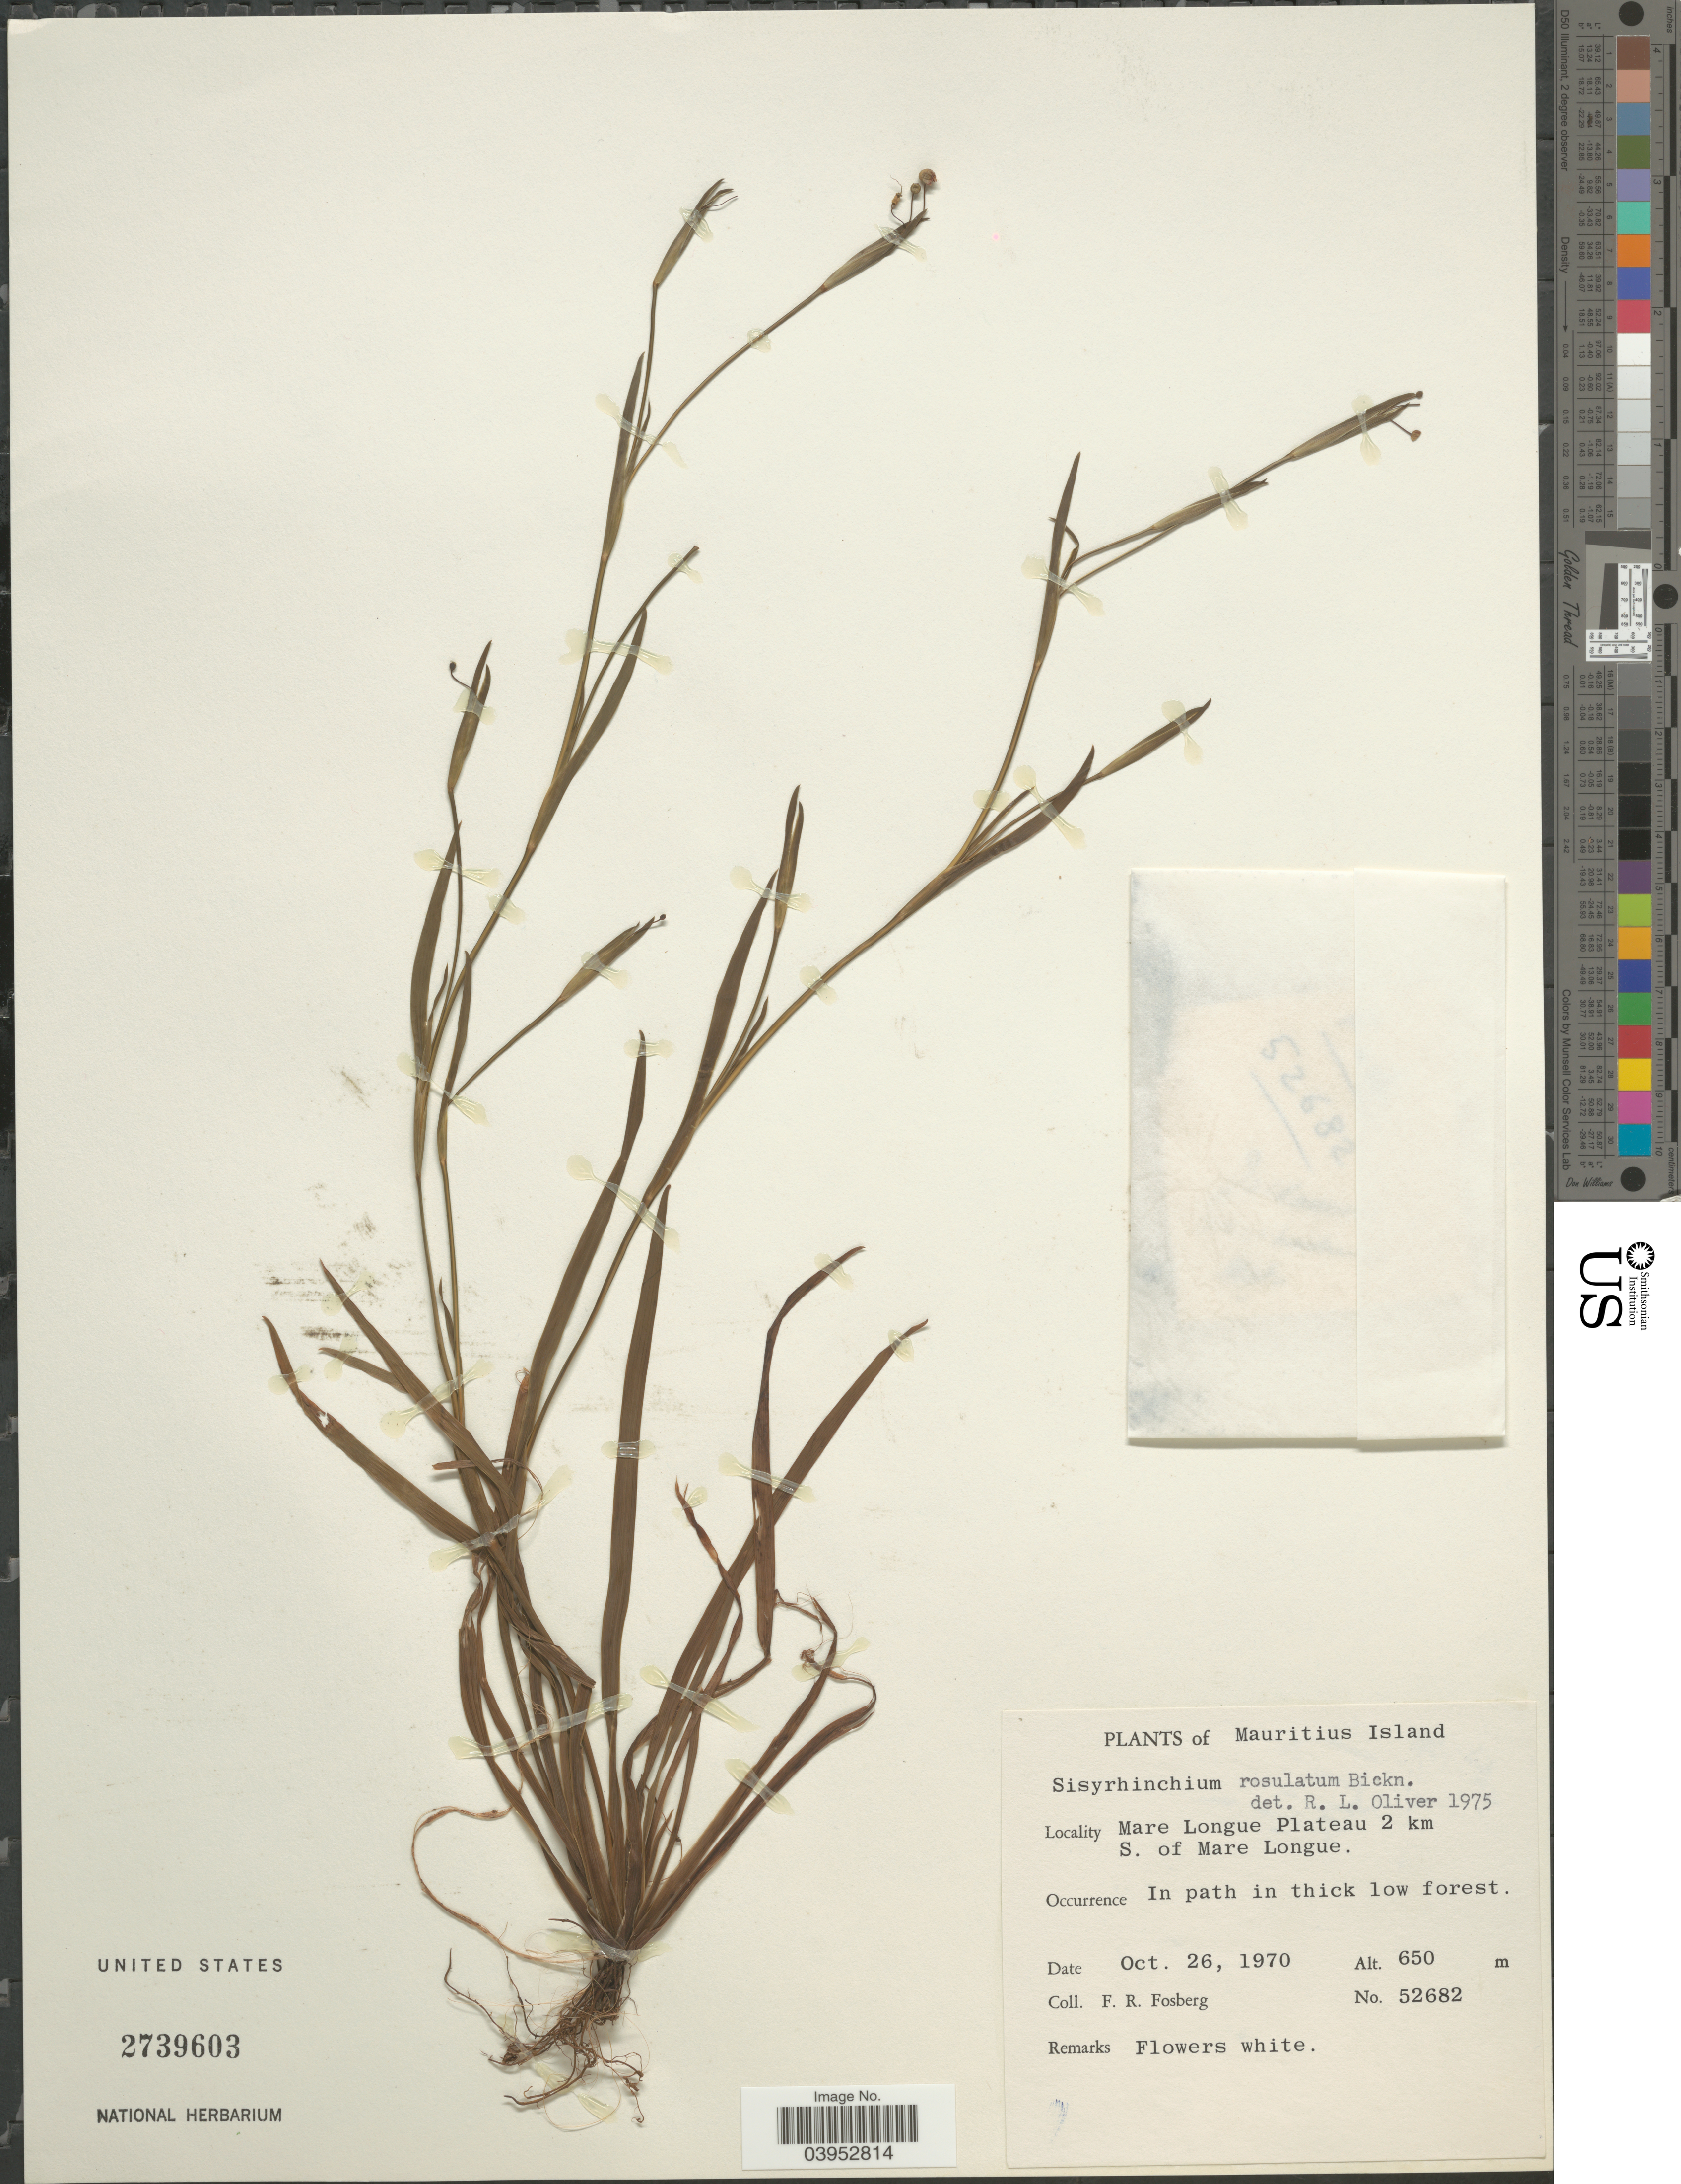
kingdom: Plantae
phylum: Tracheophyta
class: Liliopsida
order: Asparagales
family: Iridaceae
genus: Sisyrinchium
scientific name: Sisyrinchium rosulatum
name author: E.P. Bicknell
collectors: F. R. Fosberg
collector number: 52682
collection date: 1970-10-26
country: Mauritius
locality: Mauritius Island. Mare Longue Plateau 2 km S. of Mare Longue.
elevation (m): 650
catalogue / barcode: US 2739603